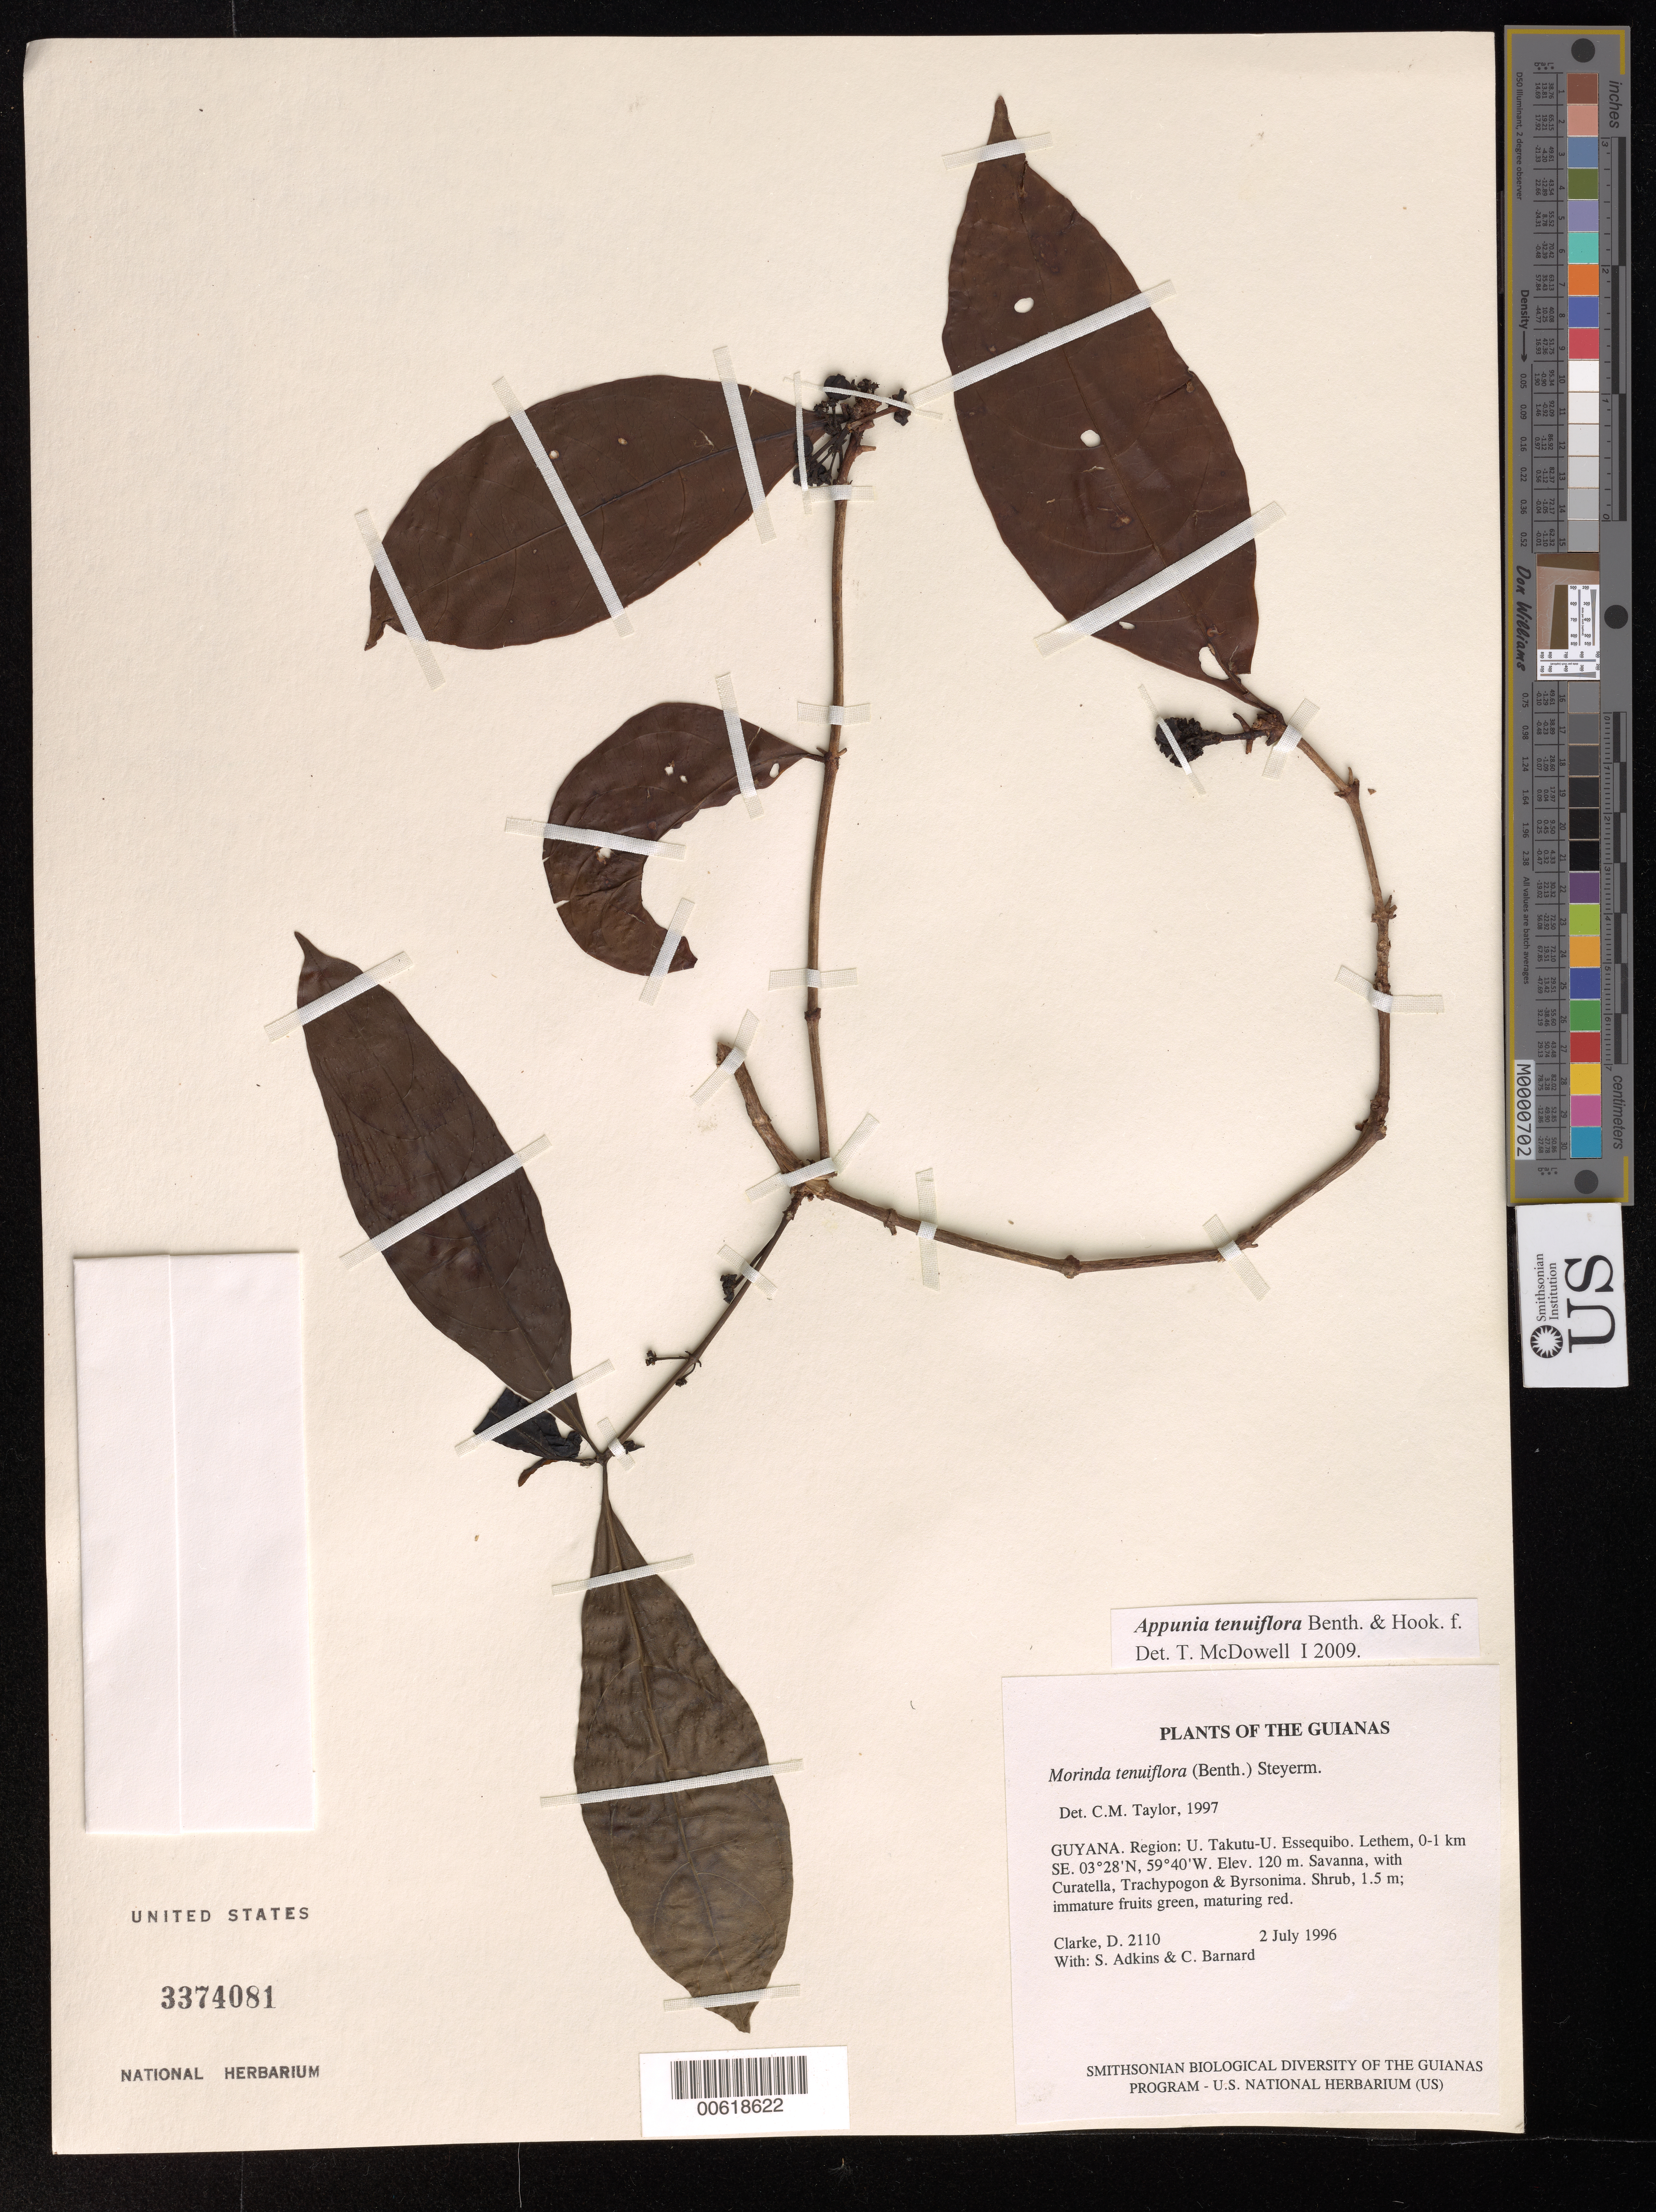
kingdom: Plantae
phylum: Tracheophyta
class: Magnoliopsida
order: Gentianales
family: Rubiaceae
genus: Appunia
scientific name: Appunia tenuiflora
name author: (Benth.) Hook. f. ex B.D. Jacks.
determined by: McDowell, T.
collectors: H. D. Clarke, S. Adkins & C. Bernard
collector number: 2110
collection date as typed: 2 July 1996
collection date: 1996-07-02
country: Guyana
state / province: U. Takutu-U. Essequibo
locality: Lethem, 0-1 km SE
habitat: Savanna, with Curatella, Trachypogon & Byrsonima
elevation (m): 120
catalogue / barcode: US 3374081